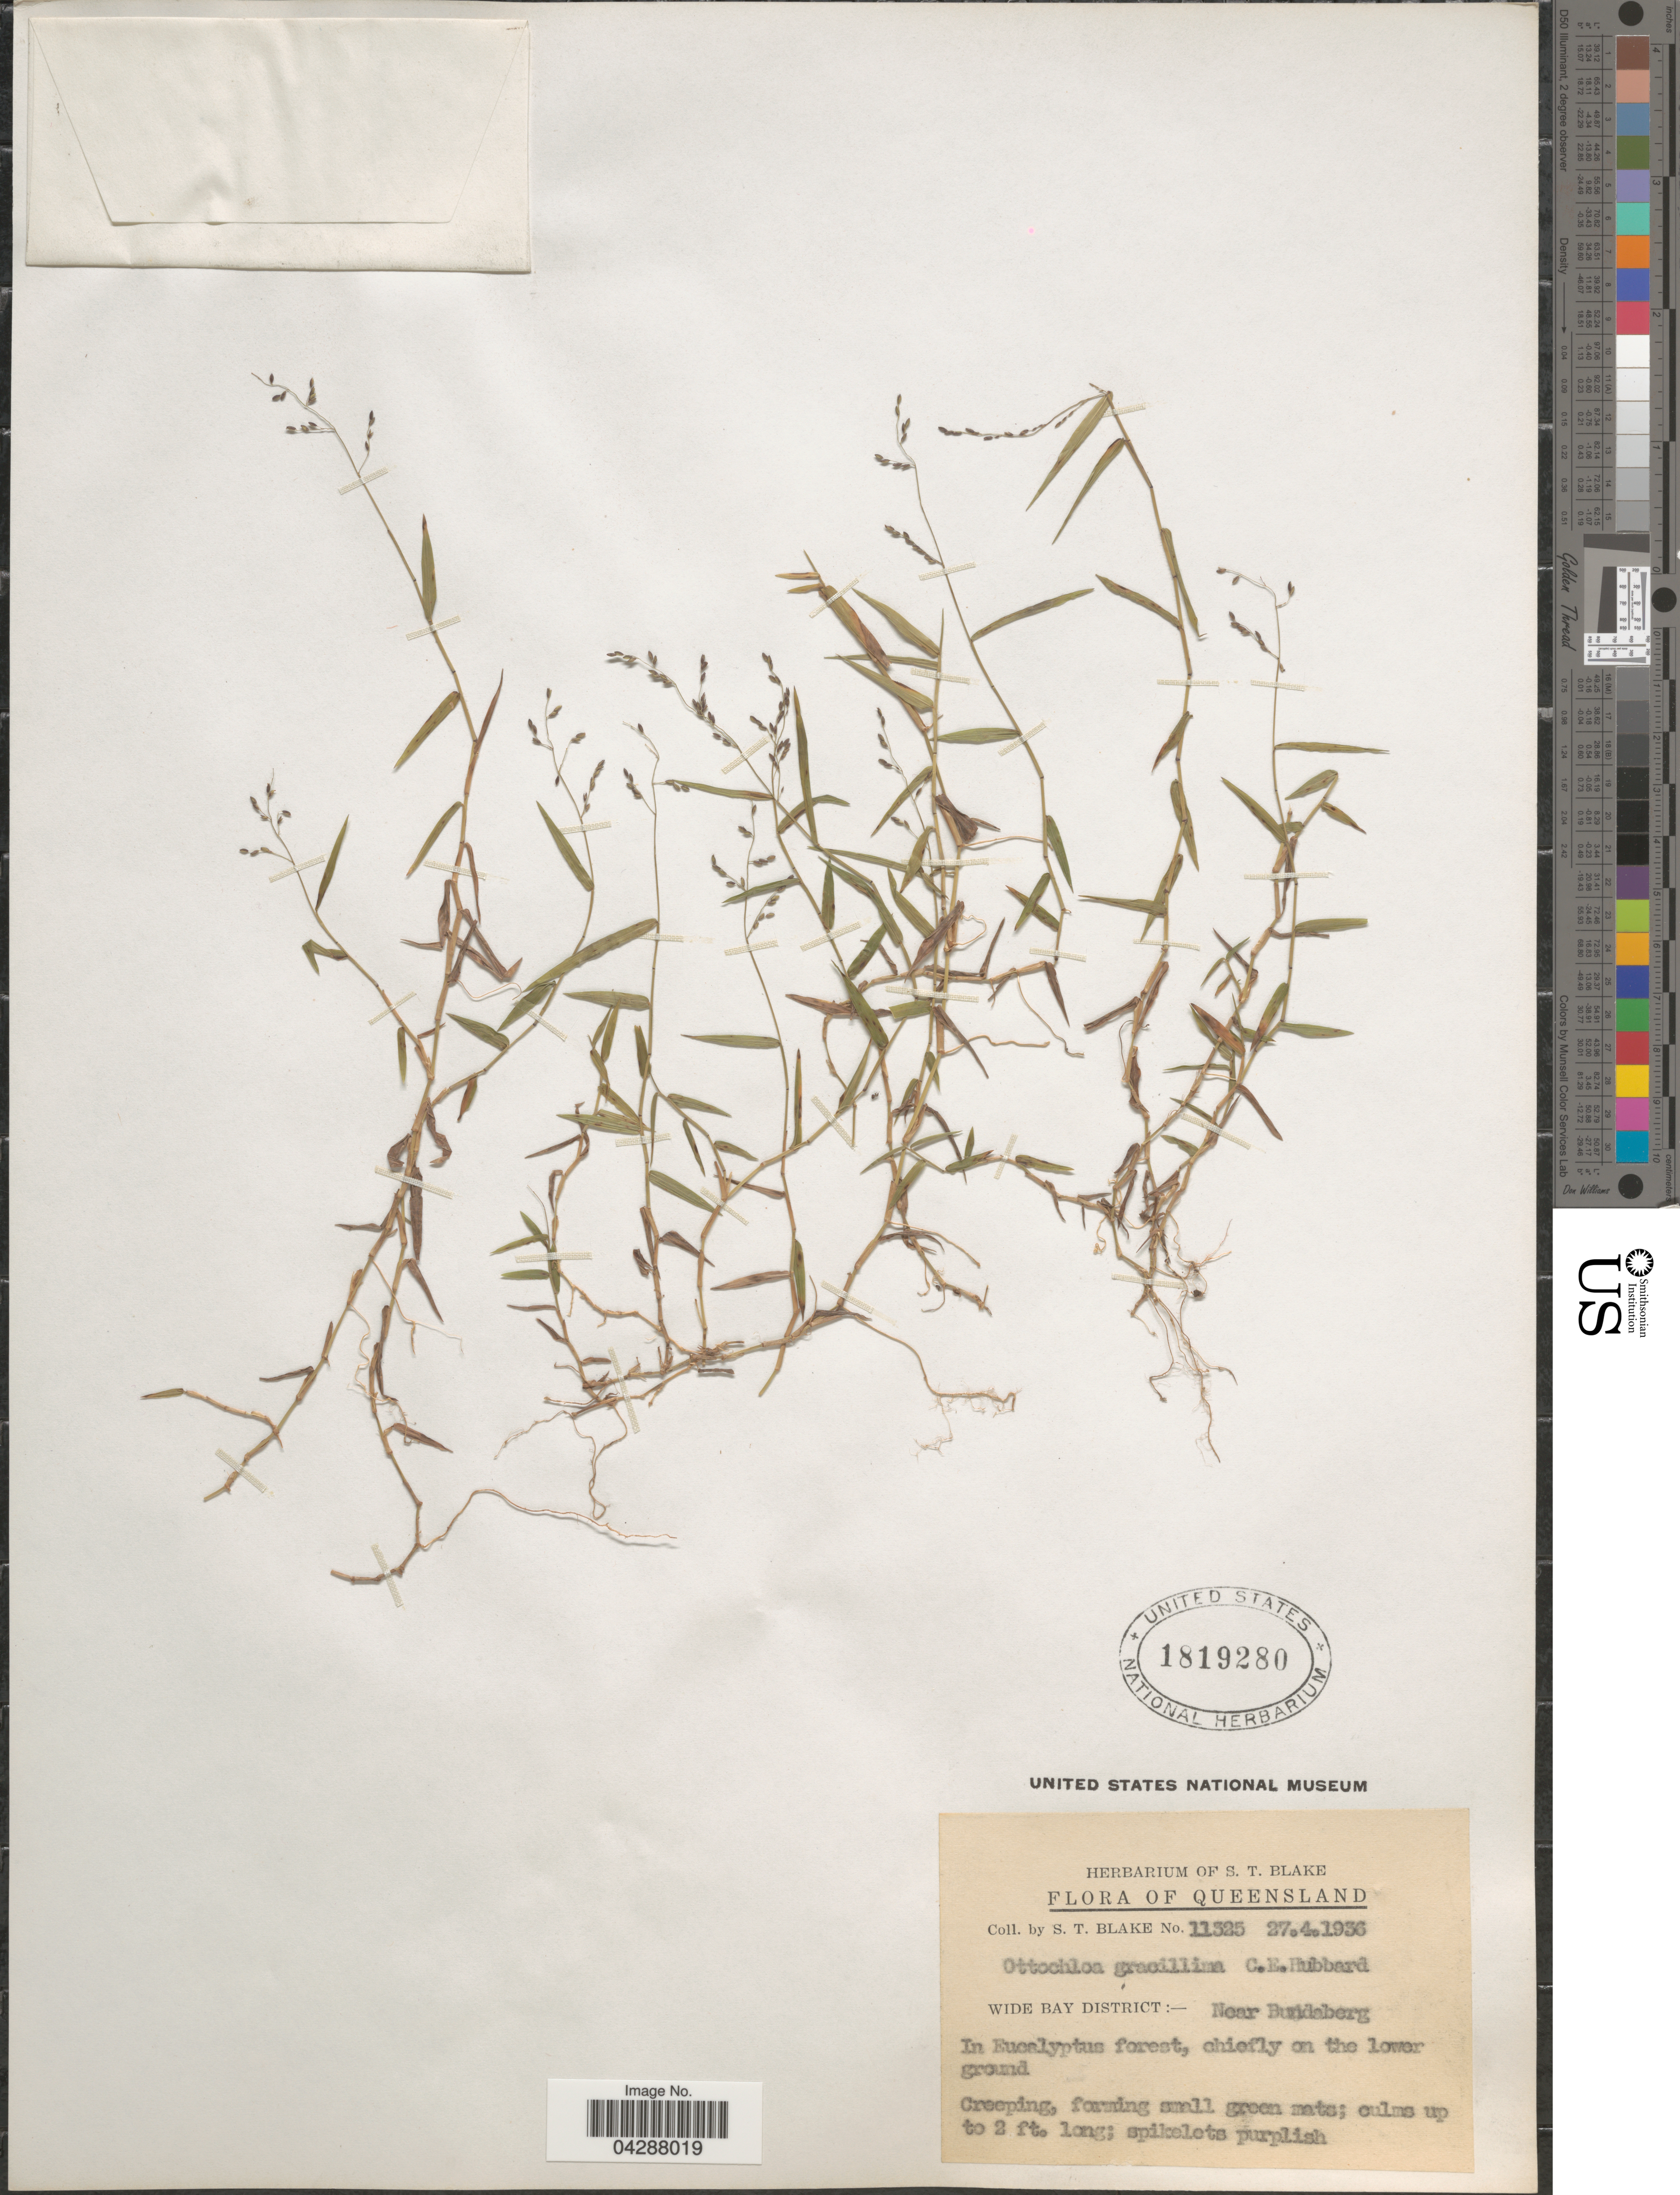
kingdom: Plantae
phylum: Tracheophyta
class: Liliopsida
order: Poales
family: Poaceae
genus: Ottochloa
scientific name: Ottochloa gracillima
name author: C.E. Hubb.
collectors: S. T. Blake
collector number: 11325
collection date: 1936-04-27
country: Australia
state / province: Queensland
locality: Wide Bay District:- Near Bundaberg.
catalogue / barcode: US 1819280